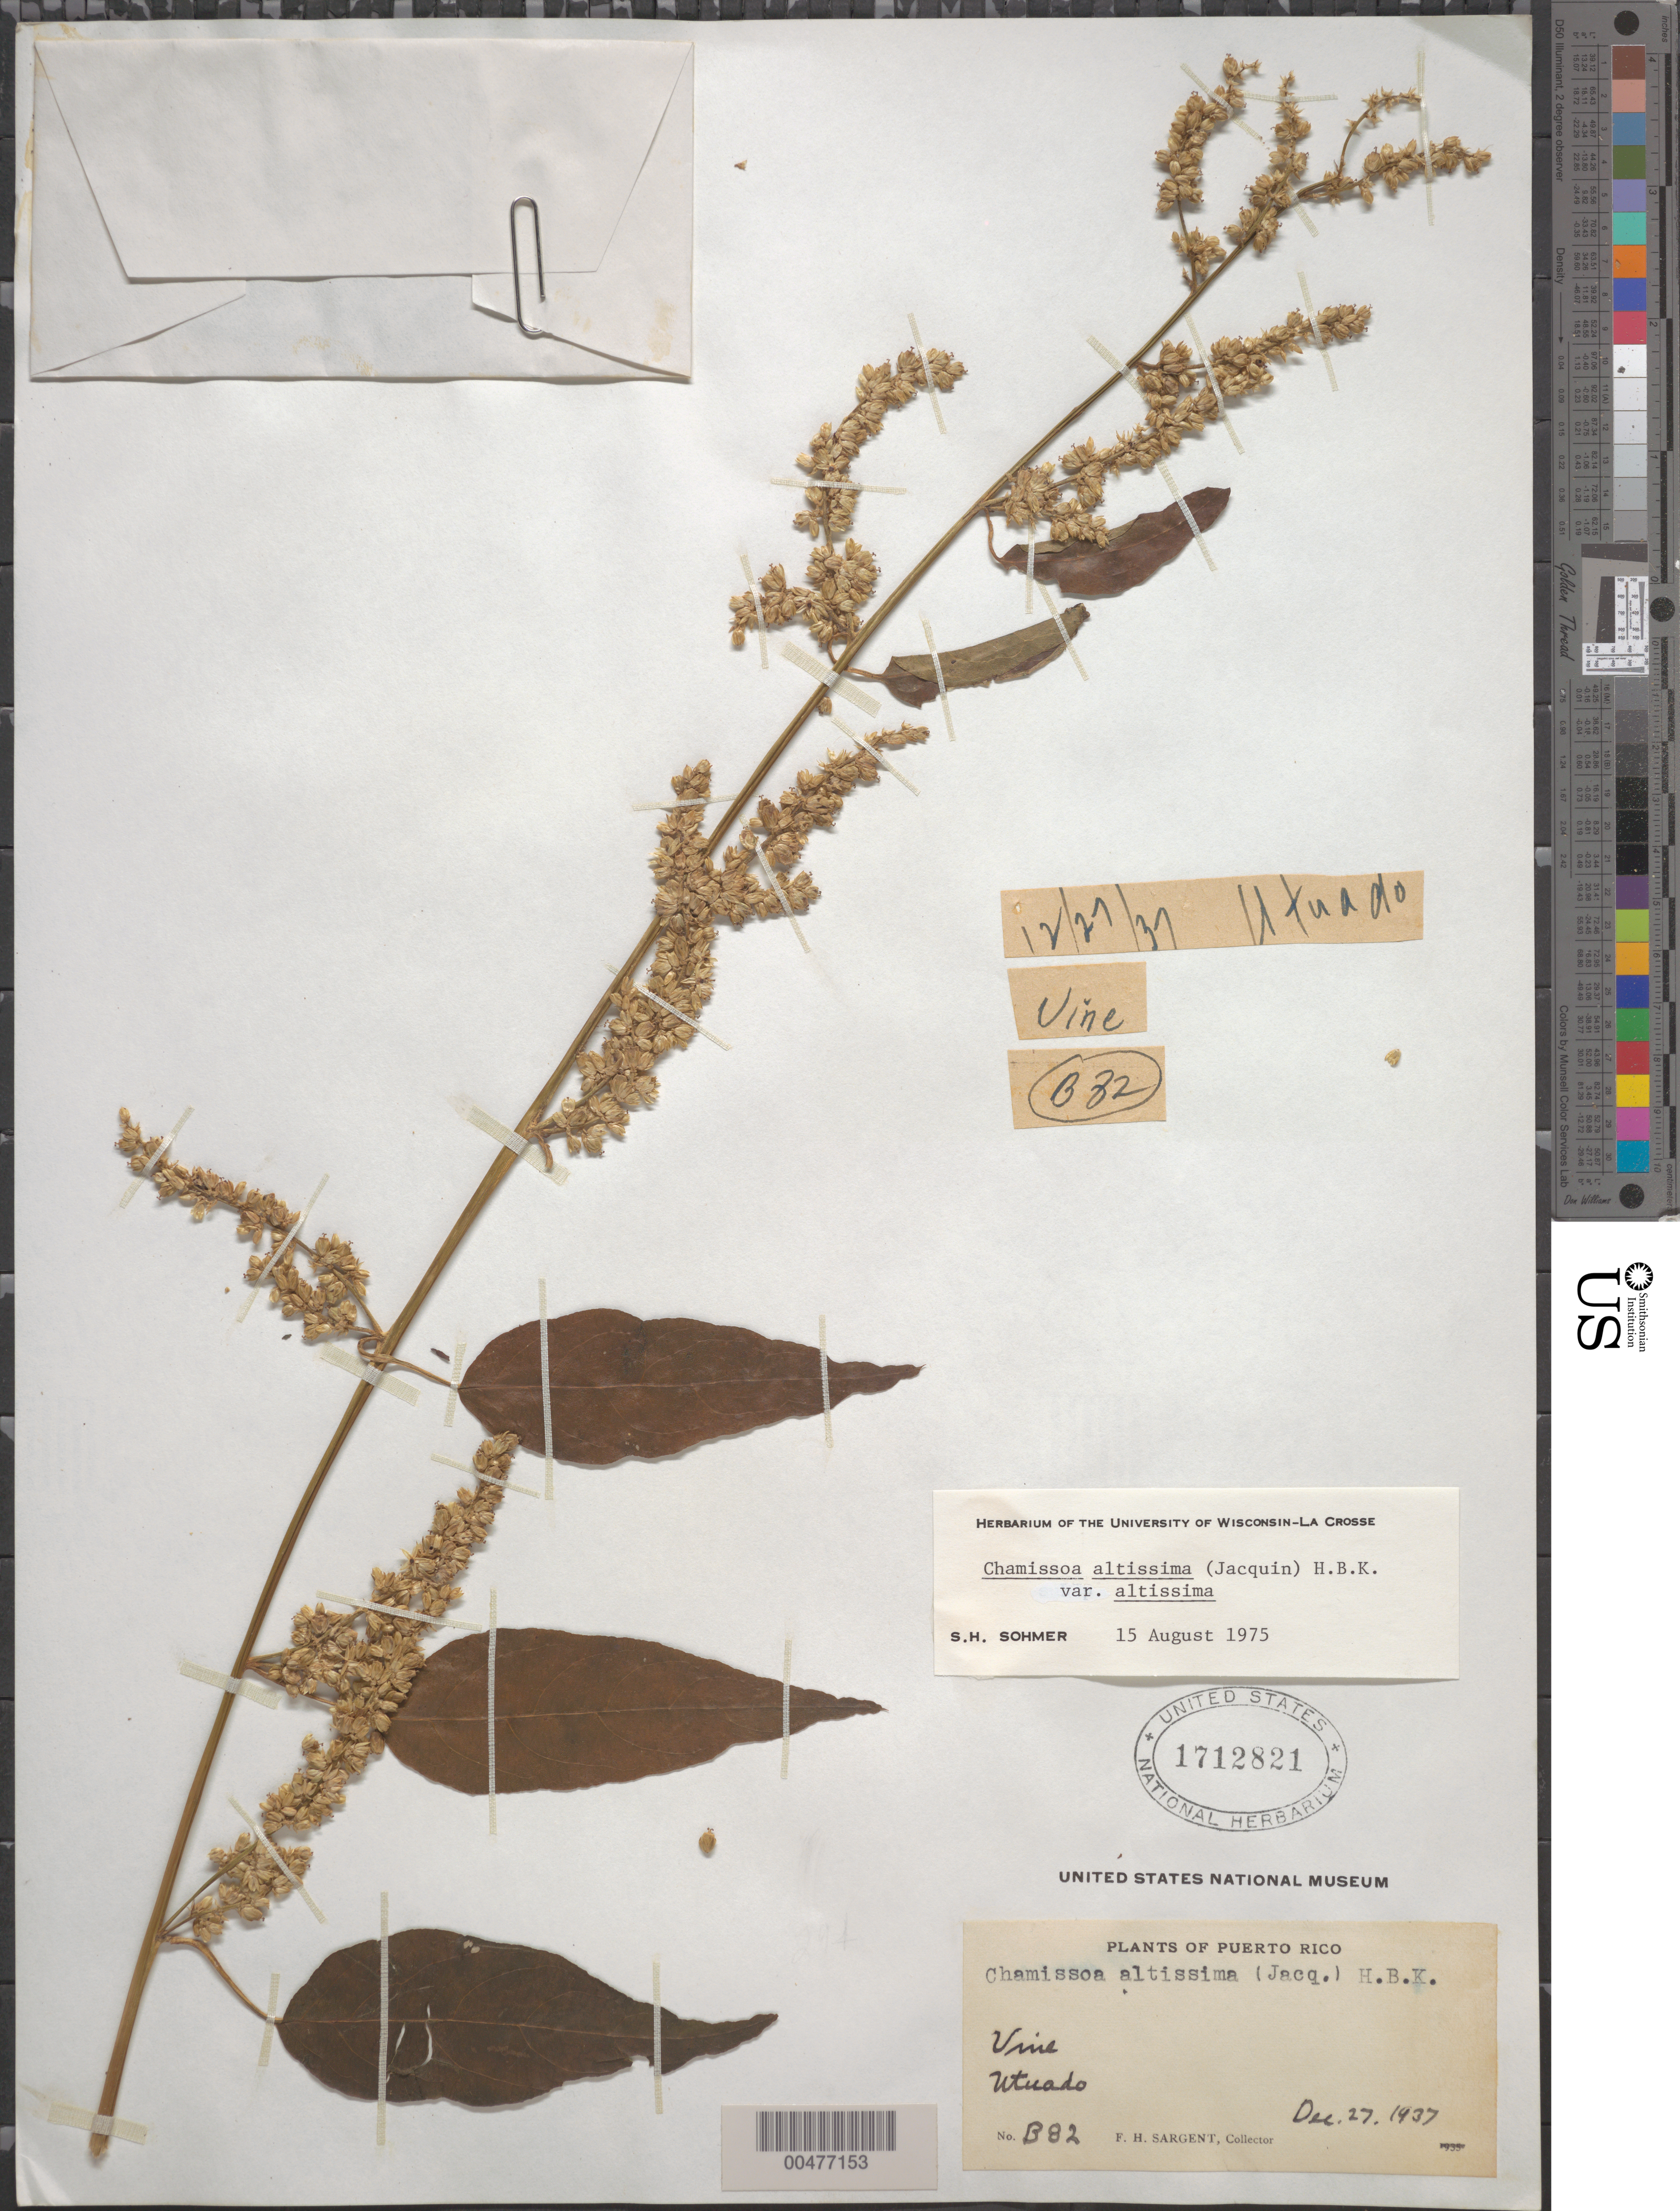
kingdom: Plantae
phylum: Tracheophyta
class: Magnoliopsida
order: Caryophyllales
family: Amaranthaceae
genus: Chamissoa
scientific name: Chamissoa altissima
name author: (Jacq.) Kunth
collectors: F. H. Sargent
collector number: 82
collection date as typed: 27 Dec 1937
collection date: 1937-12-27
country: Puerto Rico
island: Greater Antilles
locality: Utuado.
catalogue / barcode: US 1712821